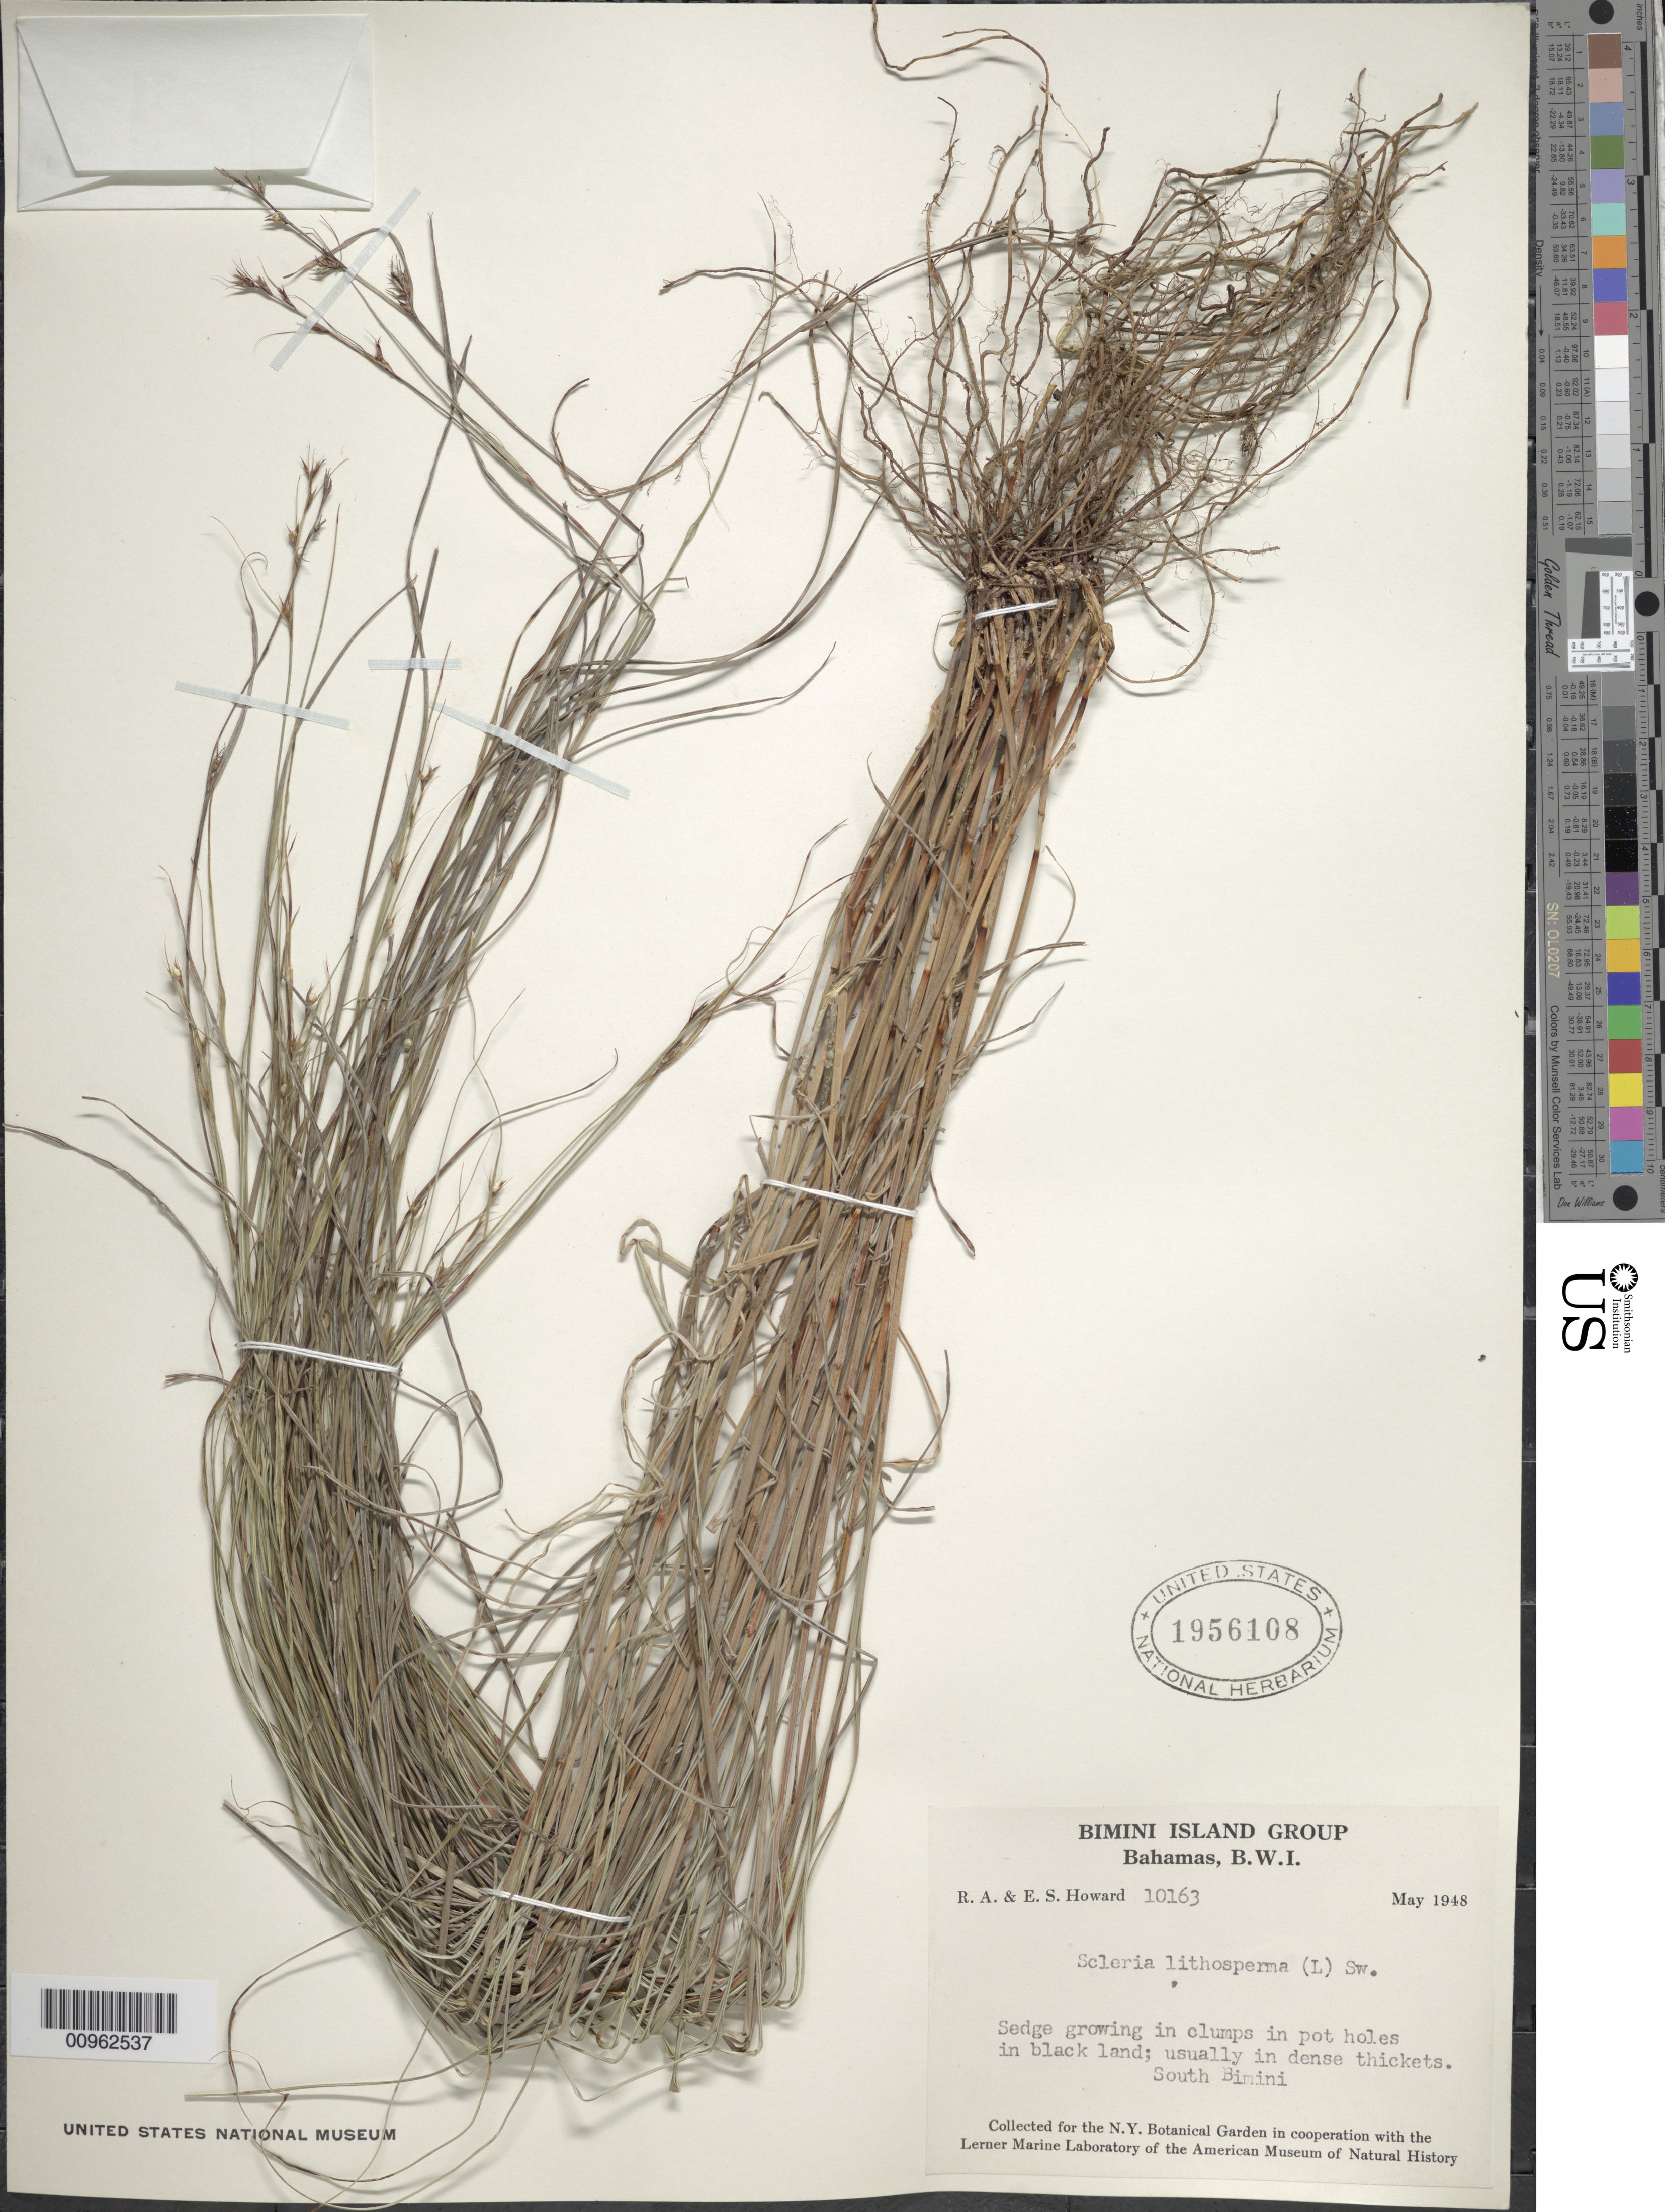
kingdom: Plantae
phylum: Tracheophyta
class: Liliopsida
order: Poales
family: Cyperaceae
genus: Scleria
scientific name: Scleria lithosperma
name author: (L.) Sw.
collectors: R. A. Howard & E. S. Howard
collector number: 10163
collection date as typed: May 1948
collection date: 1948-05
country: Bahamas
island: South Bimini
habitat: In pot holes in black land, usually in dense thickets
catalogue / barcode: US 1956108